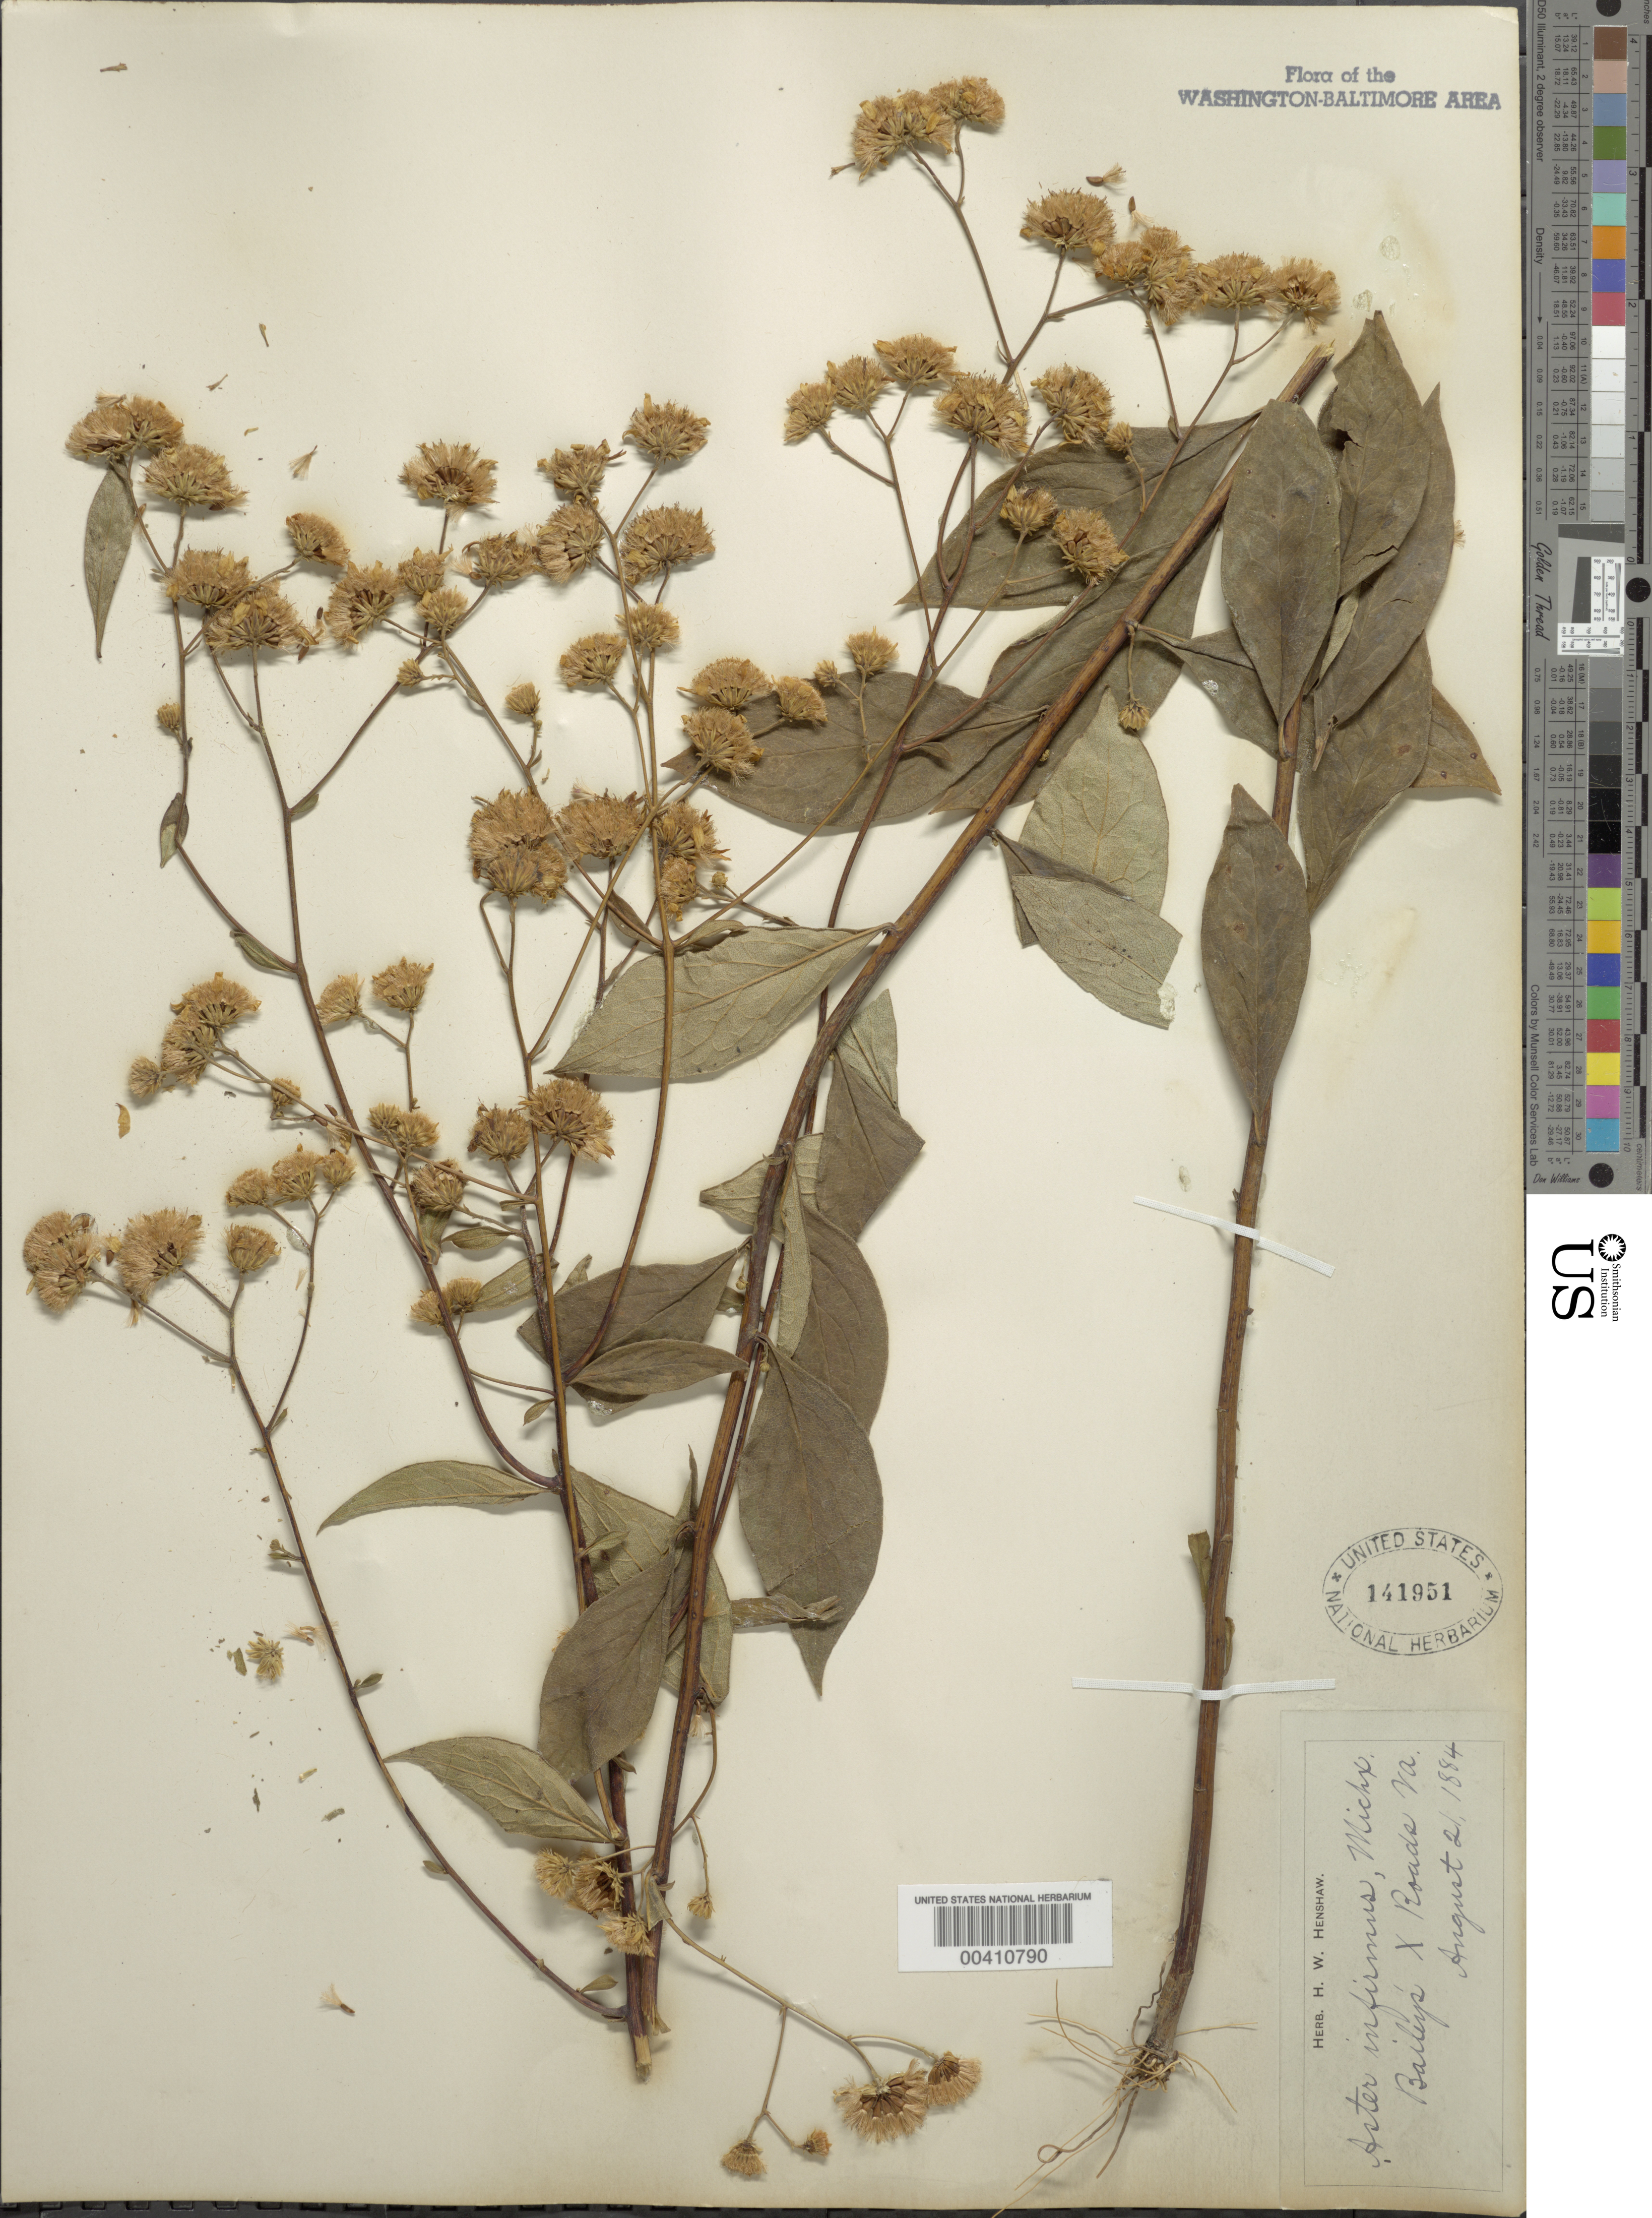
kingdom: Plantae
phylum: Tracheophyta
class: Magnoliopsida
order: Asterales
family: Asteraceae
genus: Doellingeria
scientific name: Doellingeria infirma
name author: (Michx.) Greene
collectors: H. Henshaw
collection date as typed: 21 Aug 1887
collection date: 1887-08-21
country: United States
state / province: Virginia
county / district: Fairfax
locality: Baileys Crossroads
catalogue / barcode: US 141951